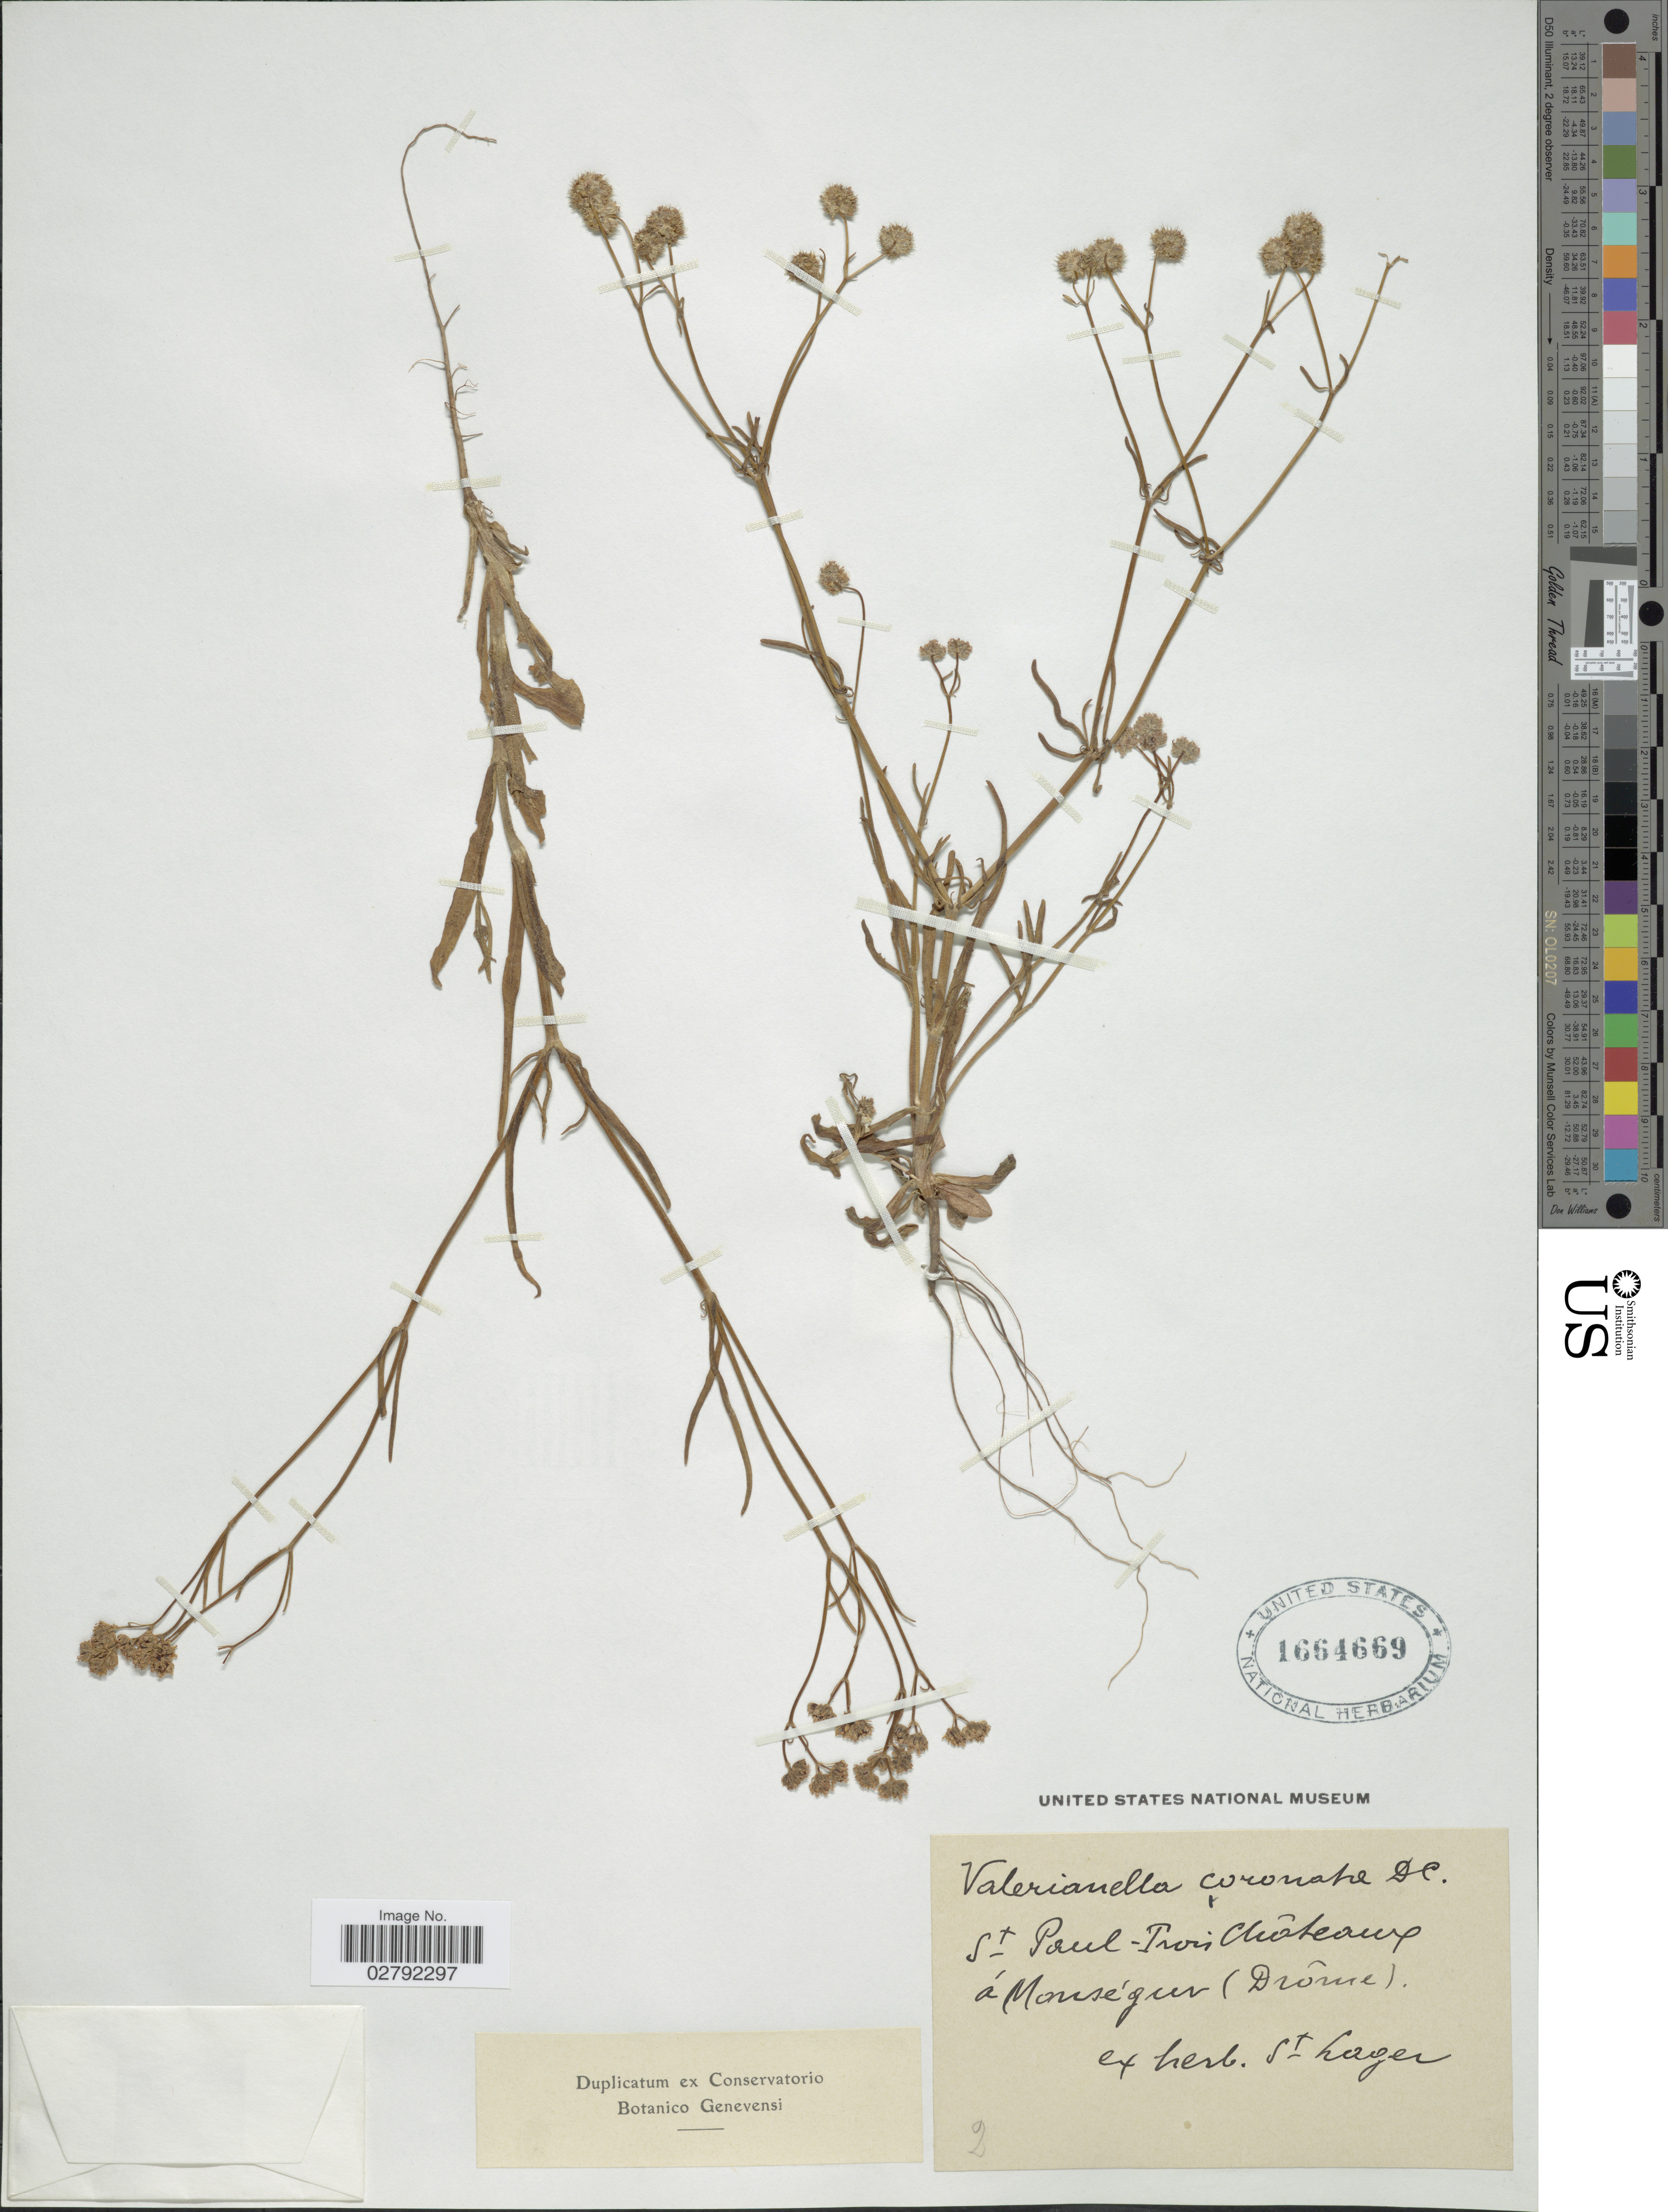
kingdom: Plantae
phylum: Tracheophyta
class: Magnoliopsida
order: Dipsacales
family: Caprifoliaceae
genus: Valerianella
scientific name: Valerianella coronata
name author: (L.) DC.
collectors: Ex herb. St. Lager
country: France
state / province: Auvergne-Rhône-Alpes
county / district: Drôme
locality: St Paul-Trois Aíoteaux á Monségur (Drôme)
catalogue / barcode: US 1664669